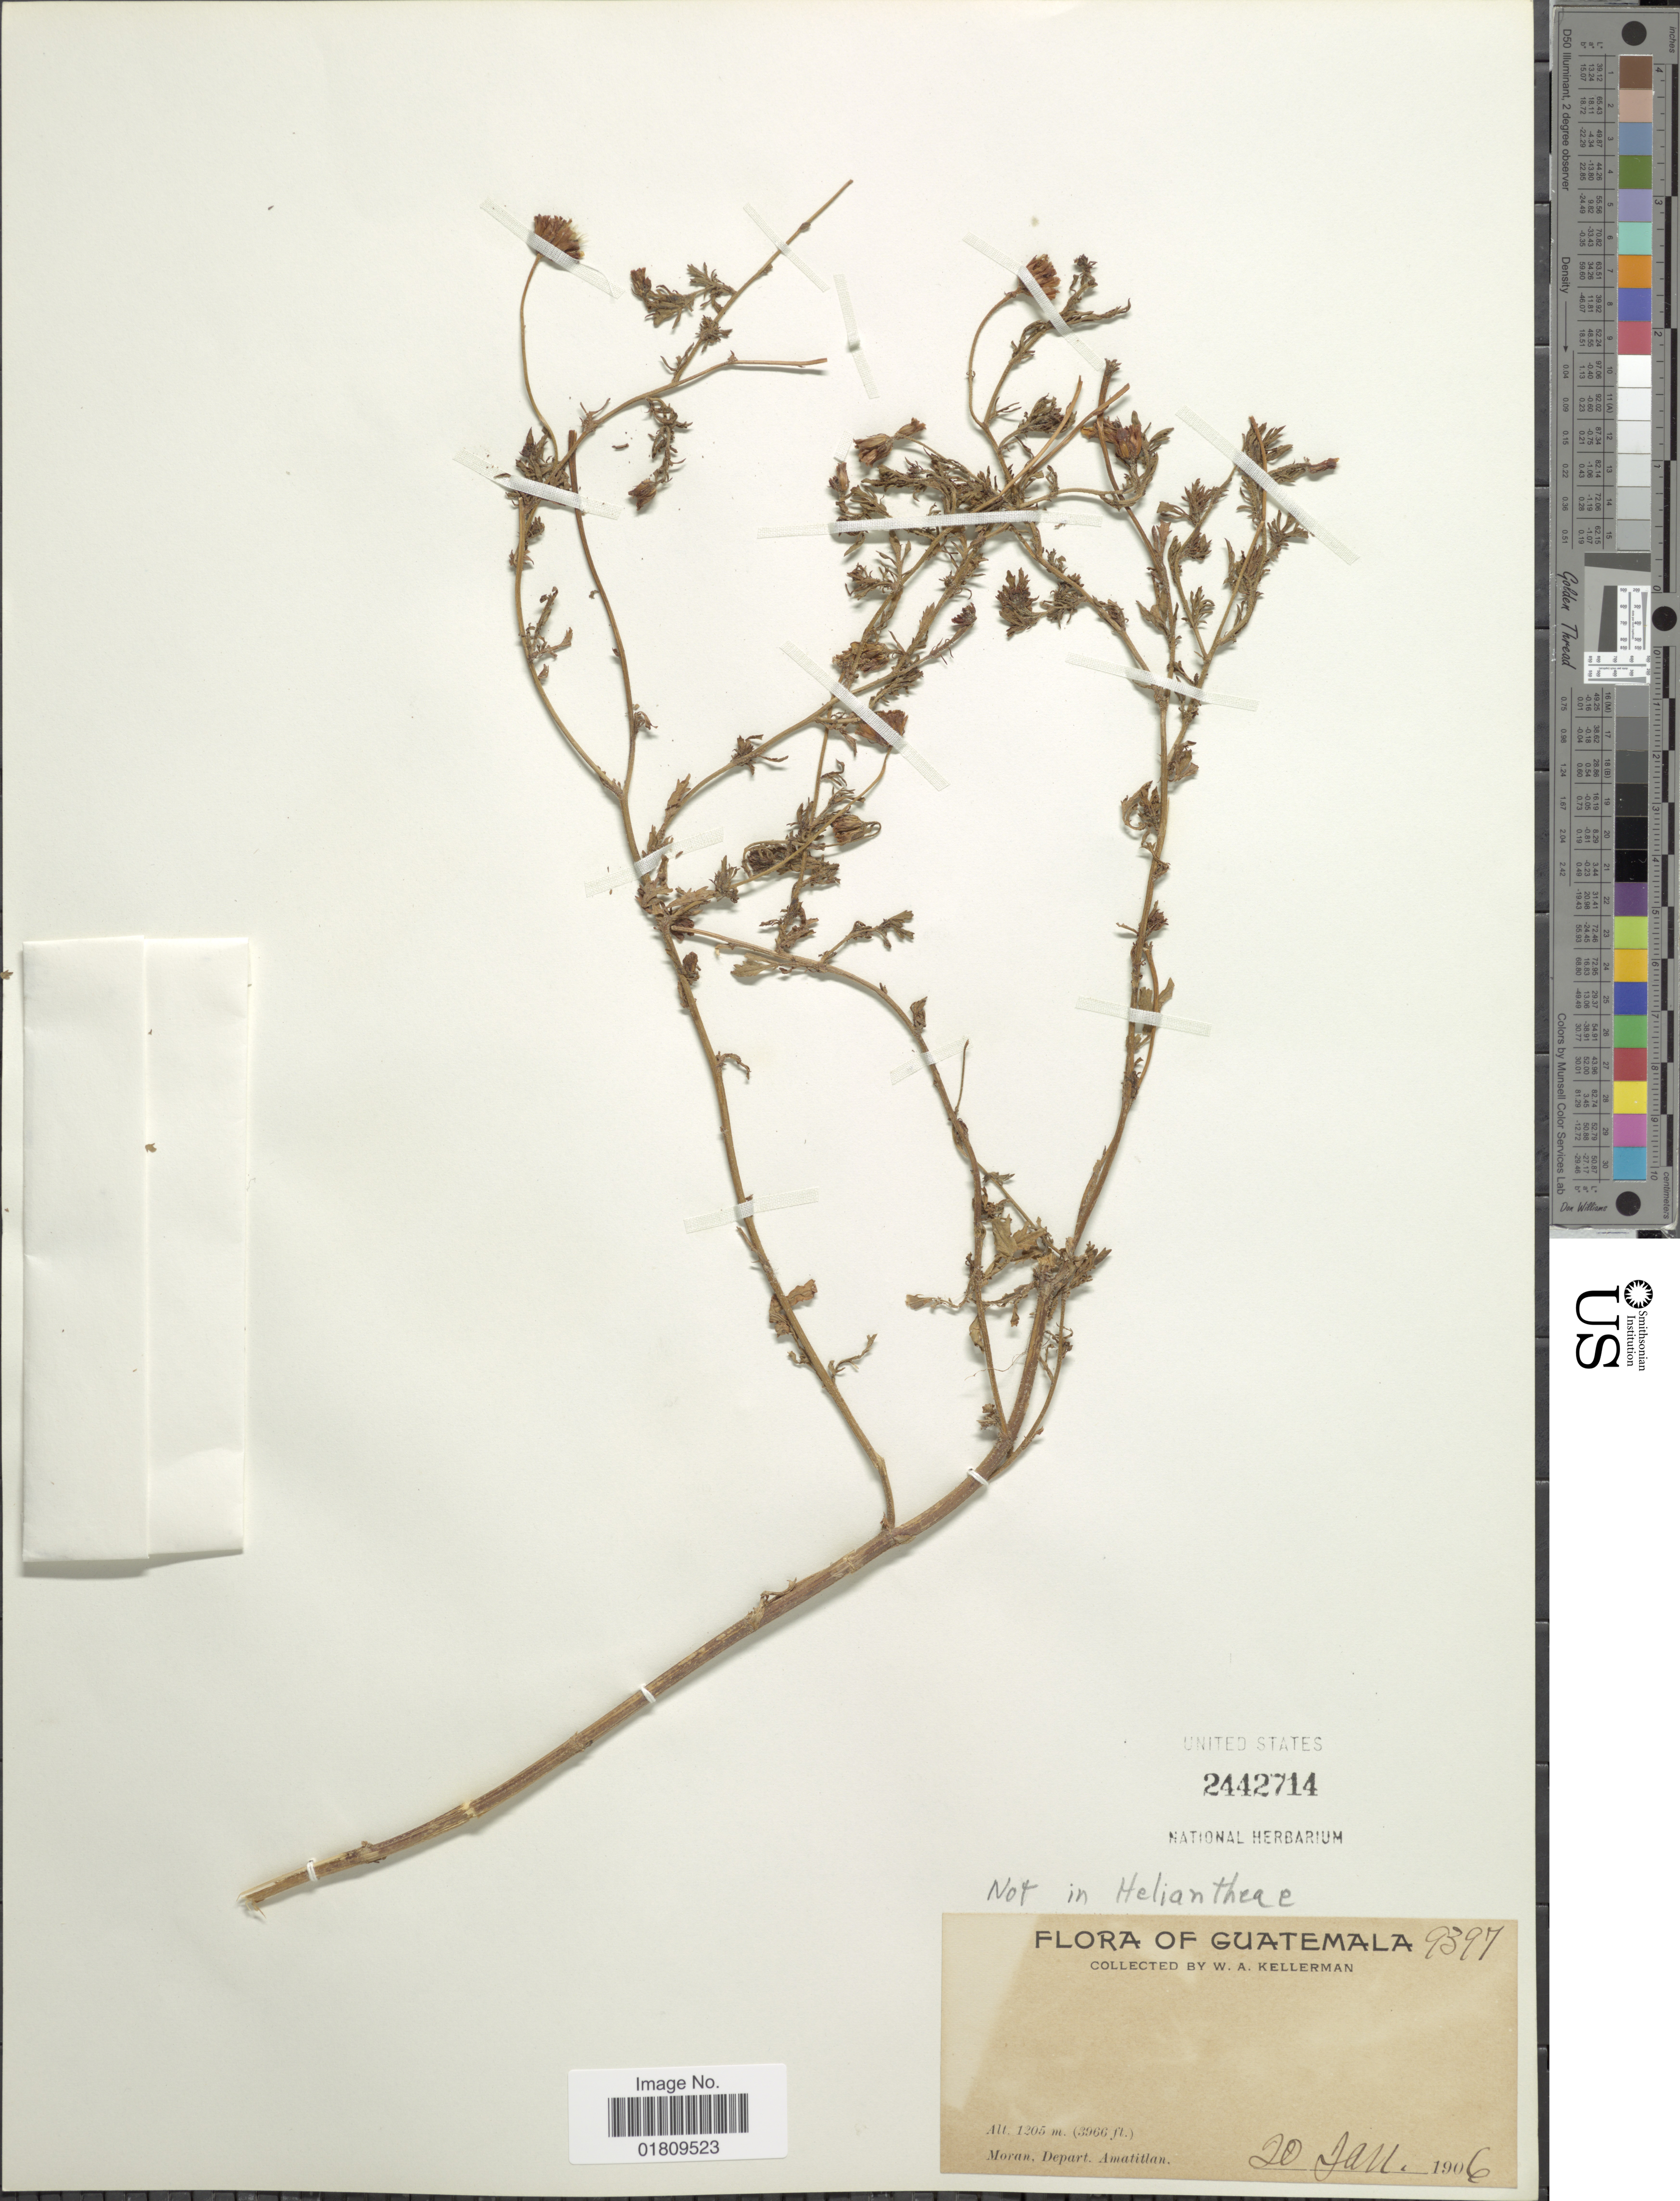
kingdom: Plantae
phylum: Tracheophyta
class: Magnoliopsida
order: Asterales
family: Asteraceae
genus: Dyssodia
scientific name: Dyssodia decipiens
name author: (Bartl.) M.C. Johnst. ex M.C. Johnst. & B.L. Turner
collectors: W. Kellerman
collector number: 9397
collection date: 1906-01-20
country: Guatemala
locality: Moran, Depart. Amatitlan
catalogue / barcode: US 2442714